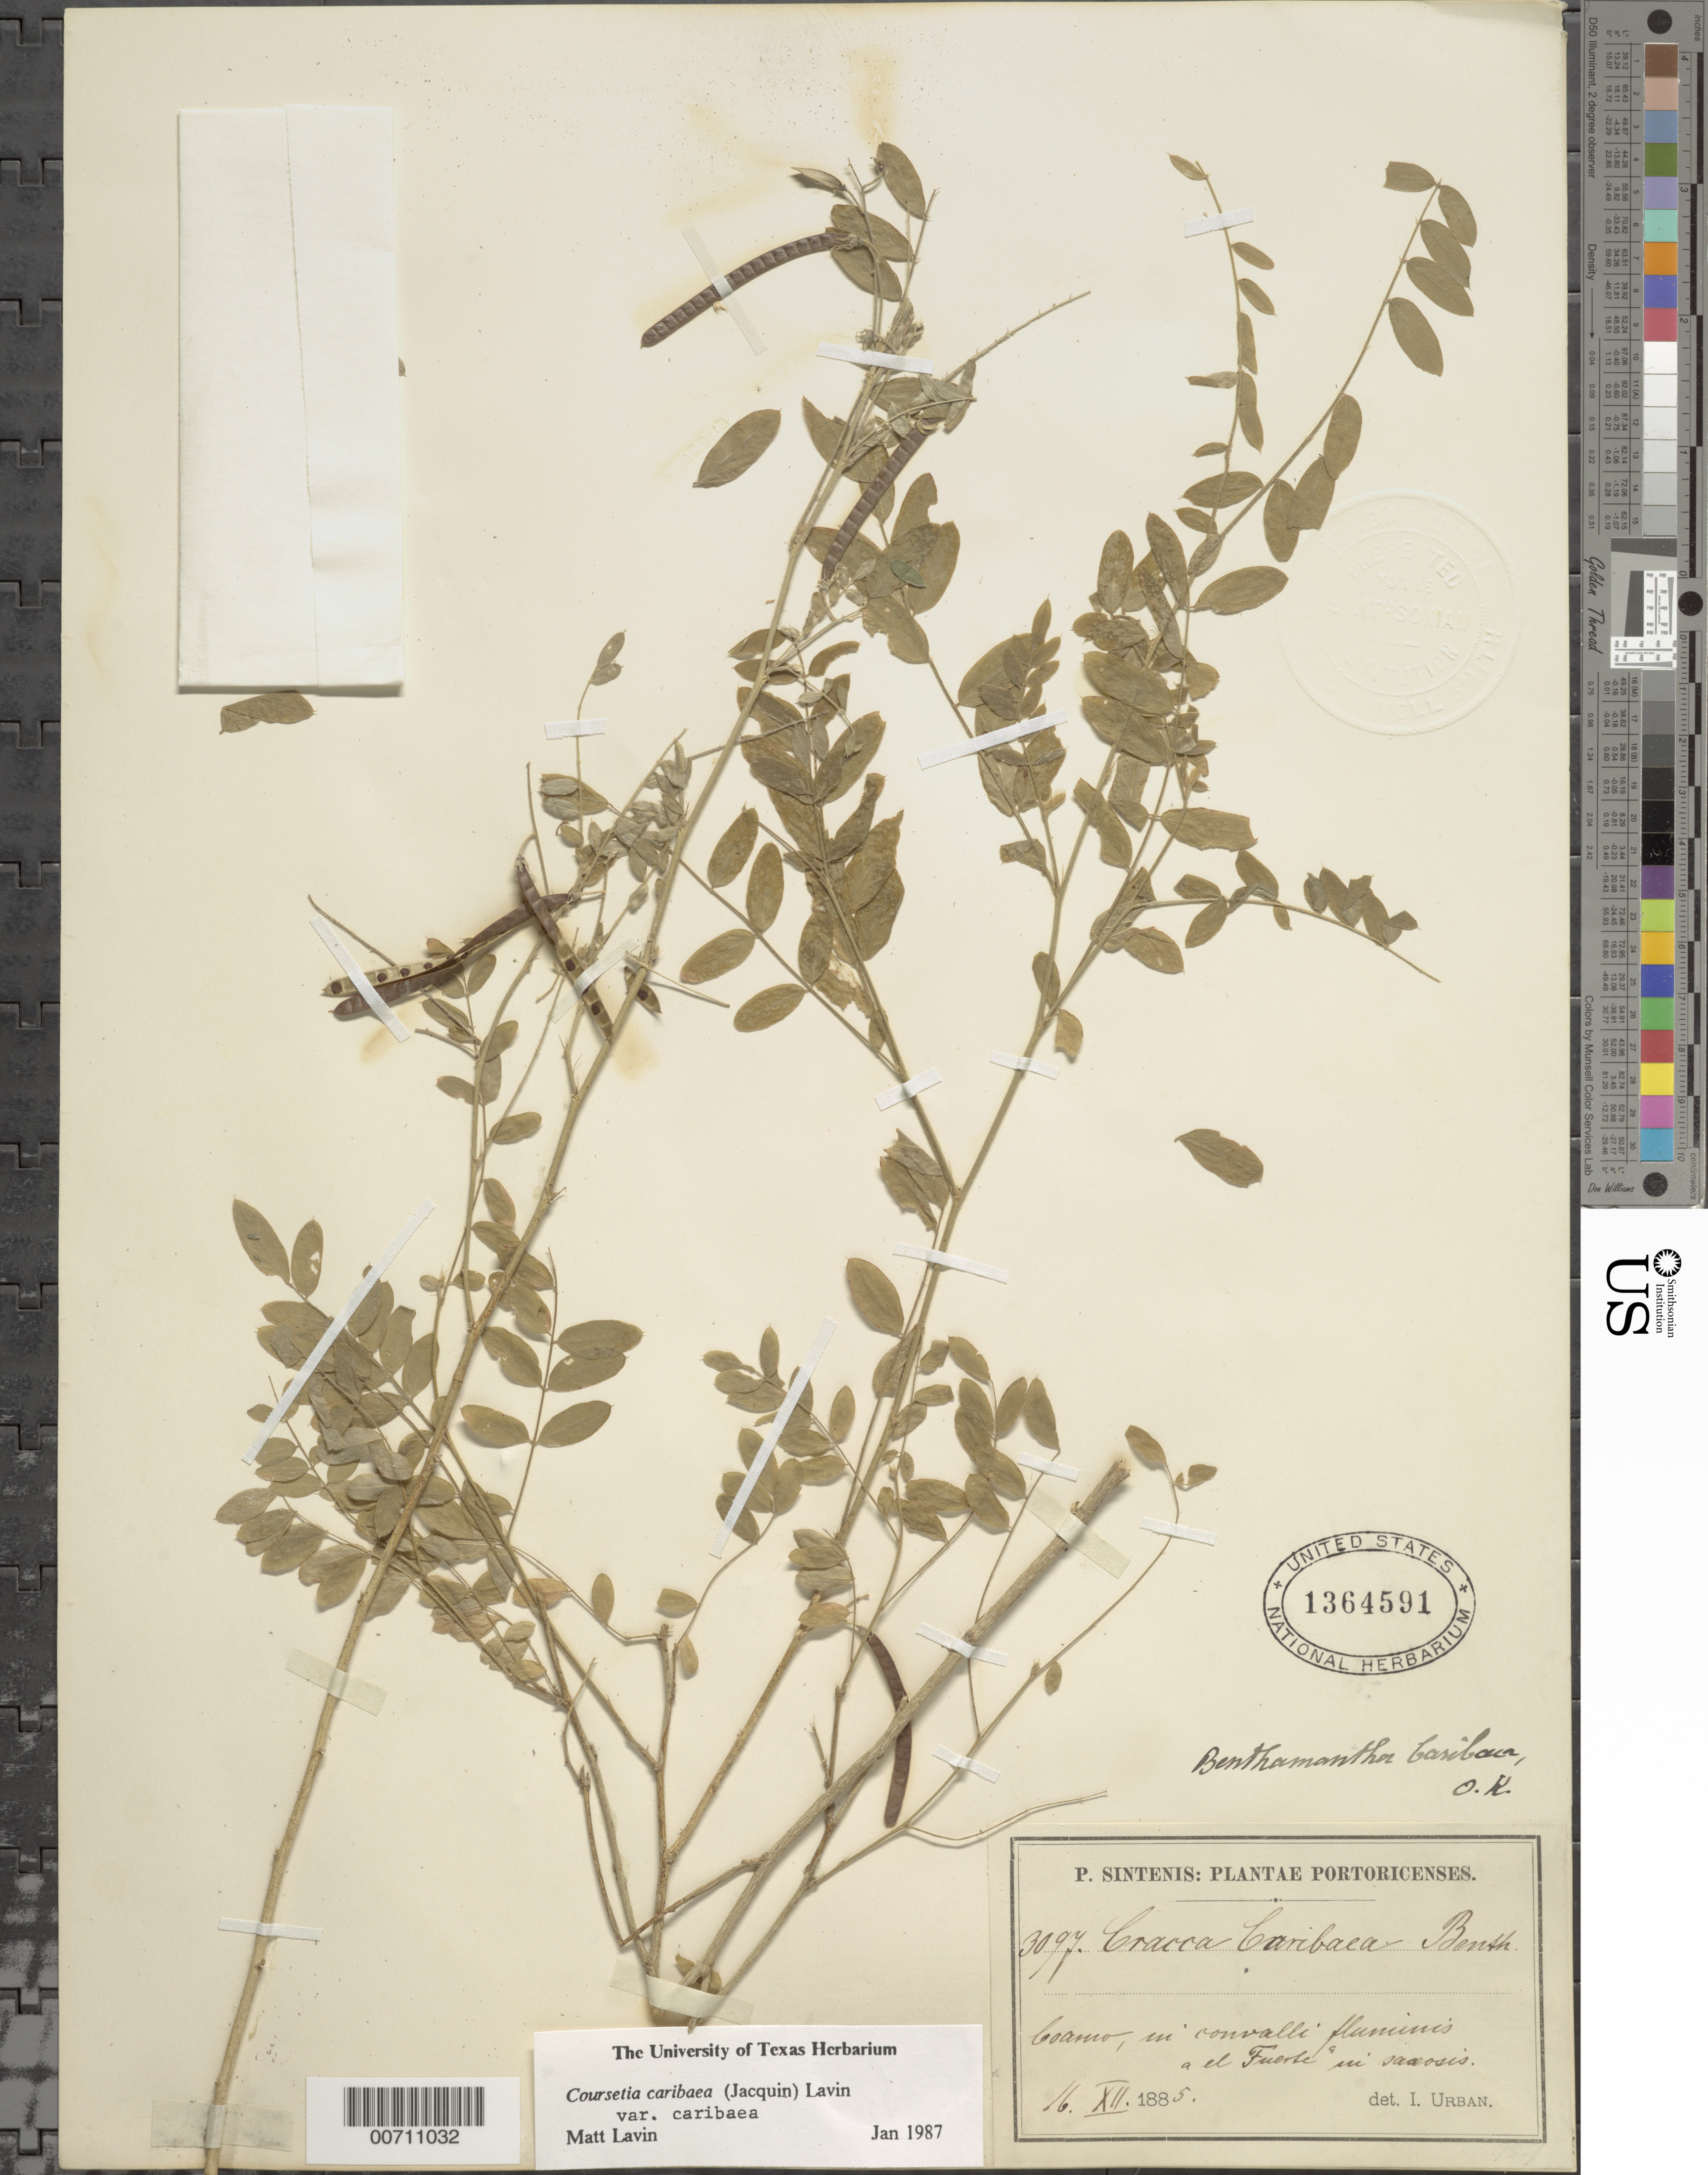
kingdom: Plantae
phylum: Tracheophyta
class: Magnoliopsida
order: Fabales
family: Fabaceae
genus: Coursetia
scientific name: Coursetia caribaea var. caribaea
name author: (Jacq.) Lavin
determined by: Lavin, M.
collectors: P. Sintenis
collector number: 3097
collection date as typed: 16 Dec 1885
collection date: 1885-12-16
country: Puerto Rico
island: Greater Antilles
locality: Coamo, in convalli fluminis a el Fuerte in saxosis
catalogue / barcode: US 1364591